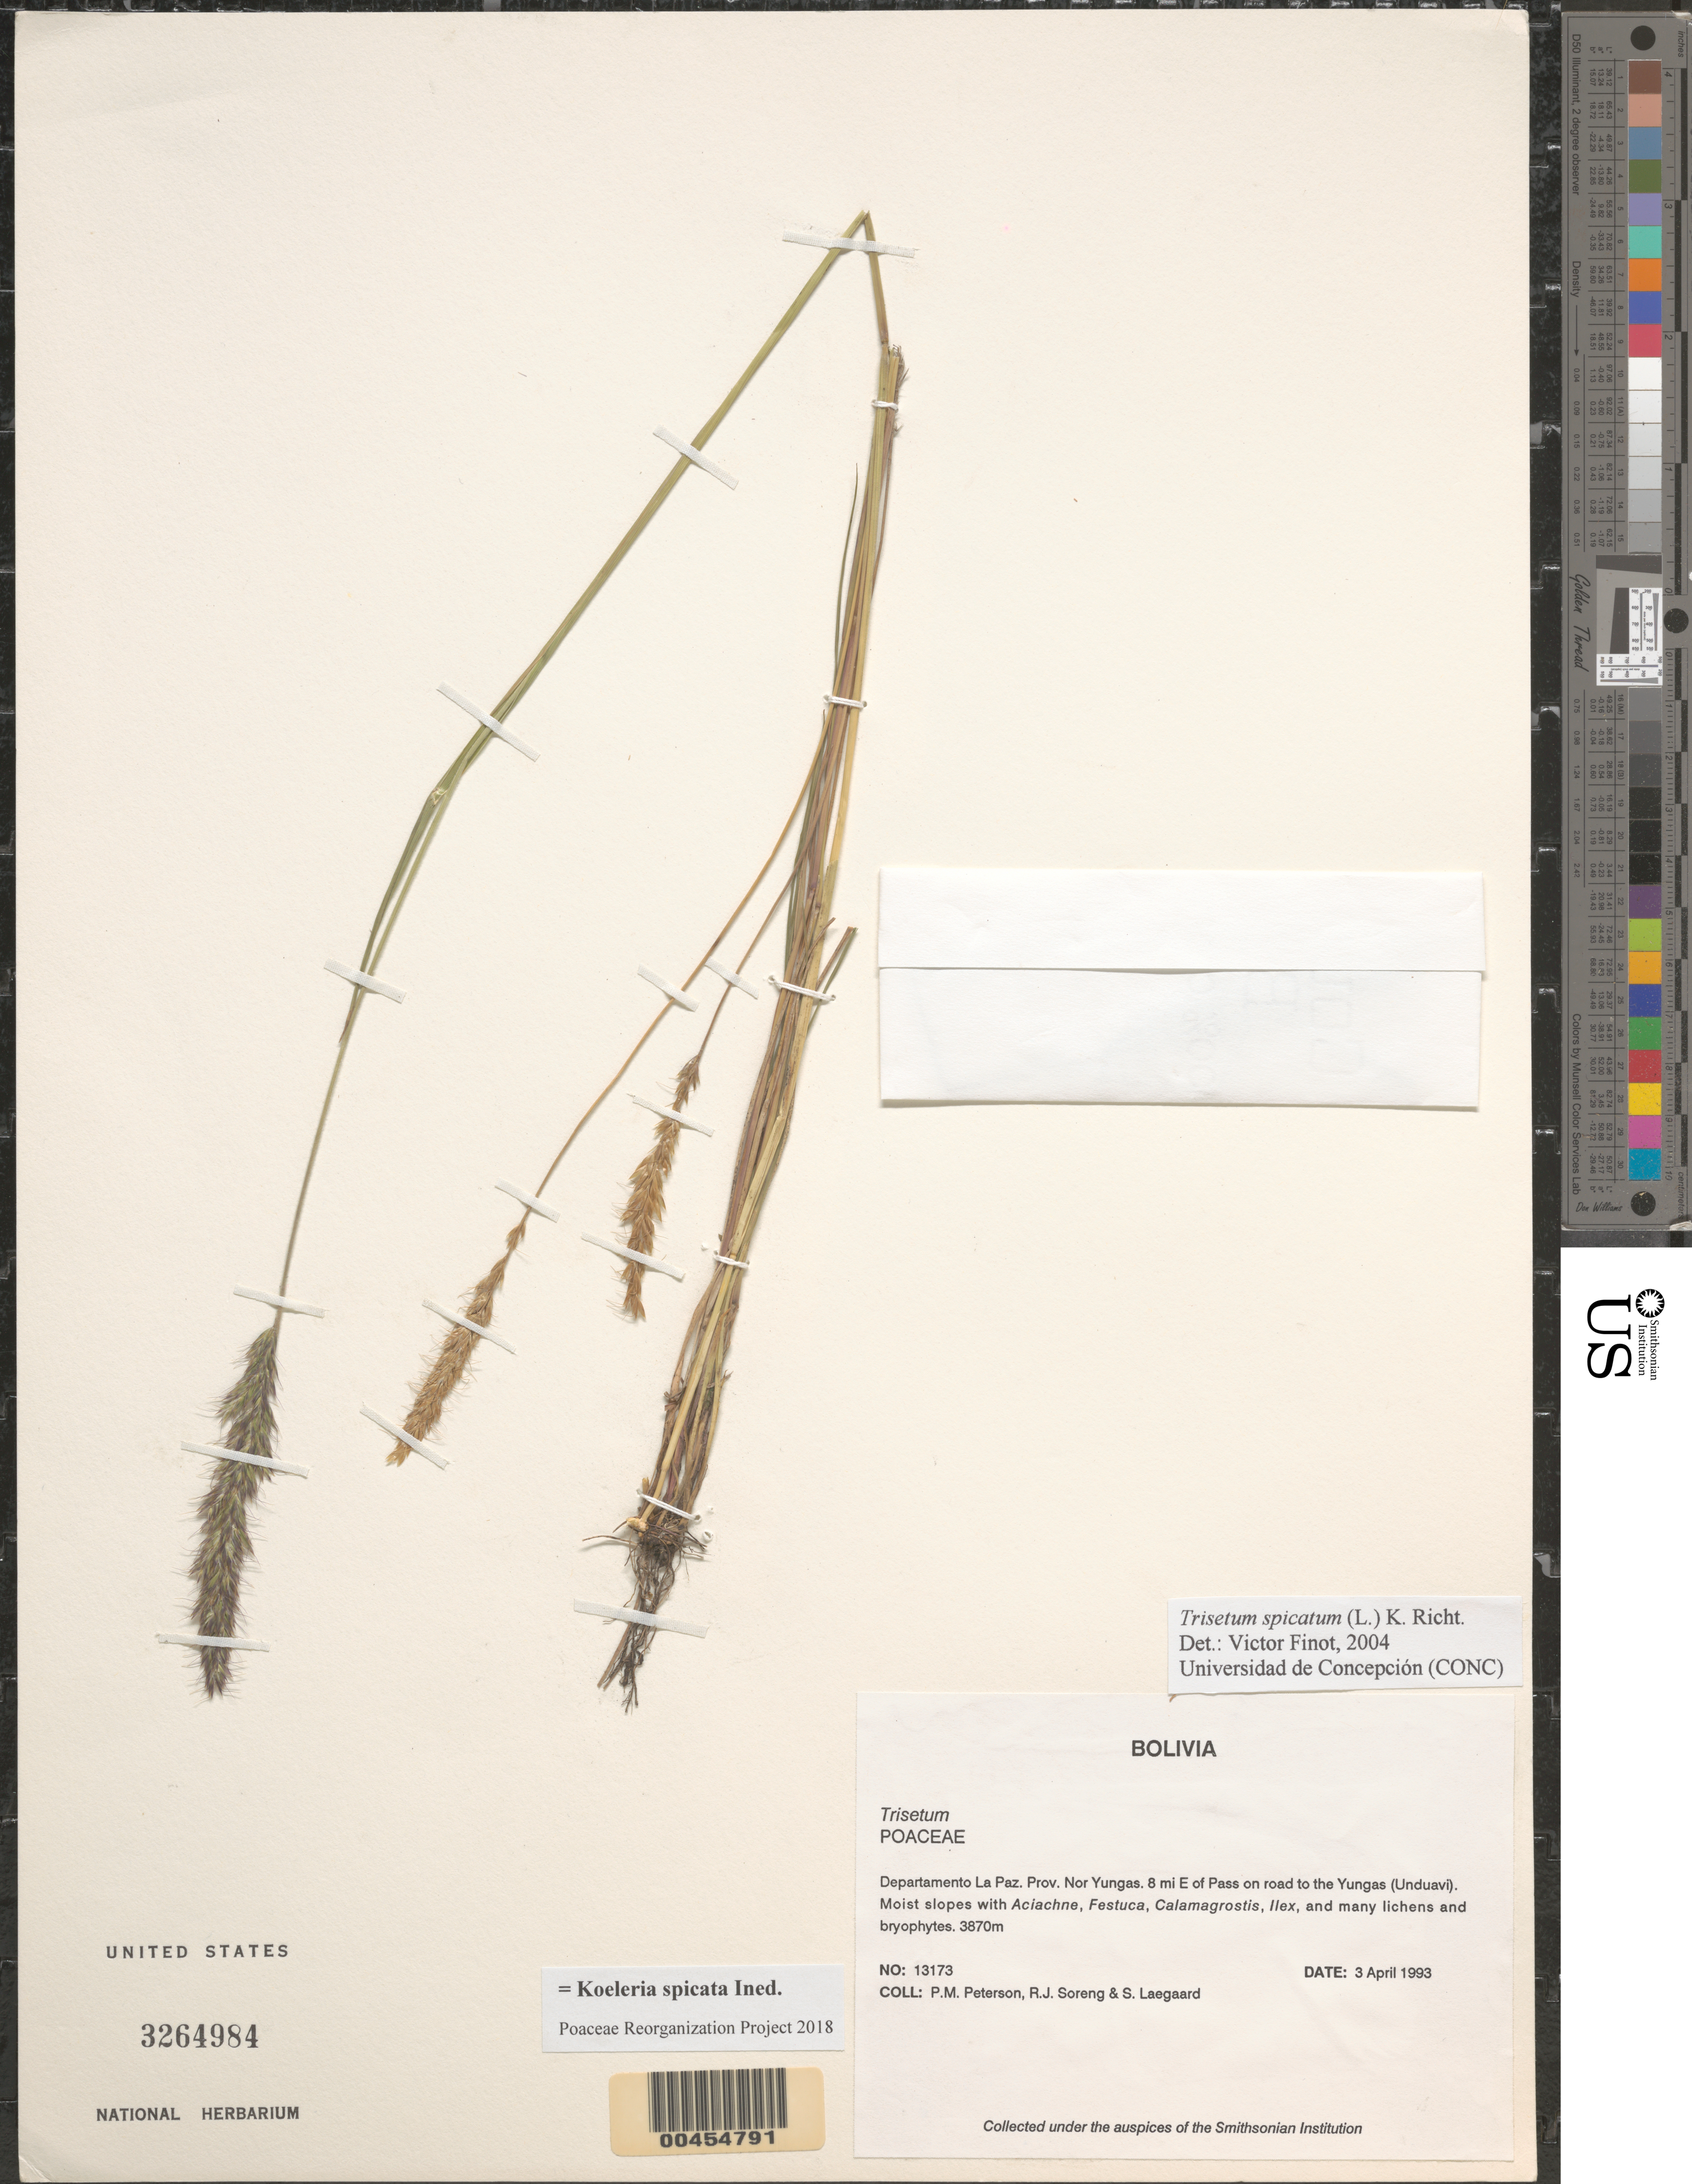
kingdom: Plantae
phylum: Tracheophyta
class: Liliopsida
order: Poales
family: Poaceae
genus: Koeleria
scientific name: Koeleria spicata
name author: (L.) Barberá et al.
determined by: Poaceae Reorganization Project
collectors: P. M. Peterson, R. J. Soreng & S. Lægaard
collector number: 13173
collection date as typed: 03 Apr 1993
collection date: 1993-04-03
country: Bolivia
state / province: La Paz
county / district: Nor Yungas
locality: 8 mi E of Pass on road to the Yungas (Unduavi).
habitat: Moist slopes with Aciachne, Festuca, Calamagrostis, Ilex, and many lichens and bryophytes.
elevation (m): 3870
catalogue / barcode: US 3264984